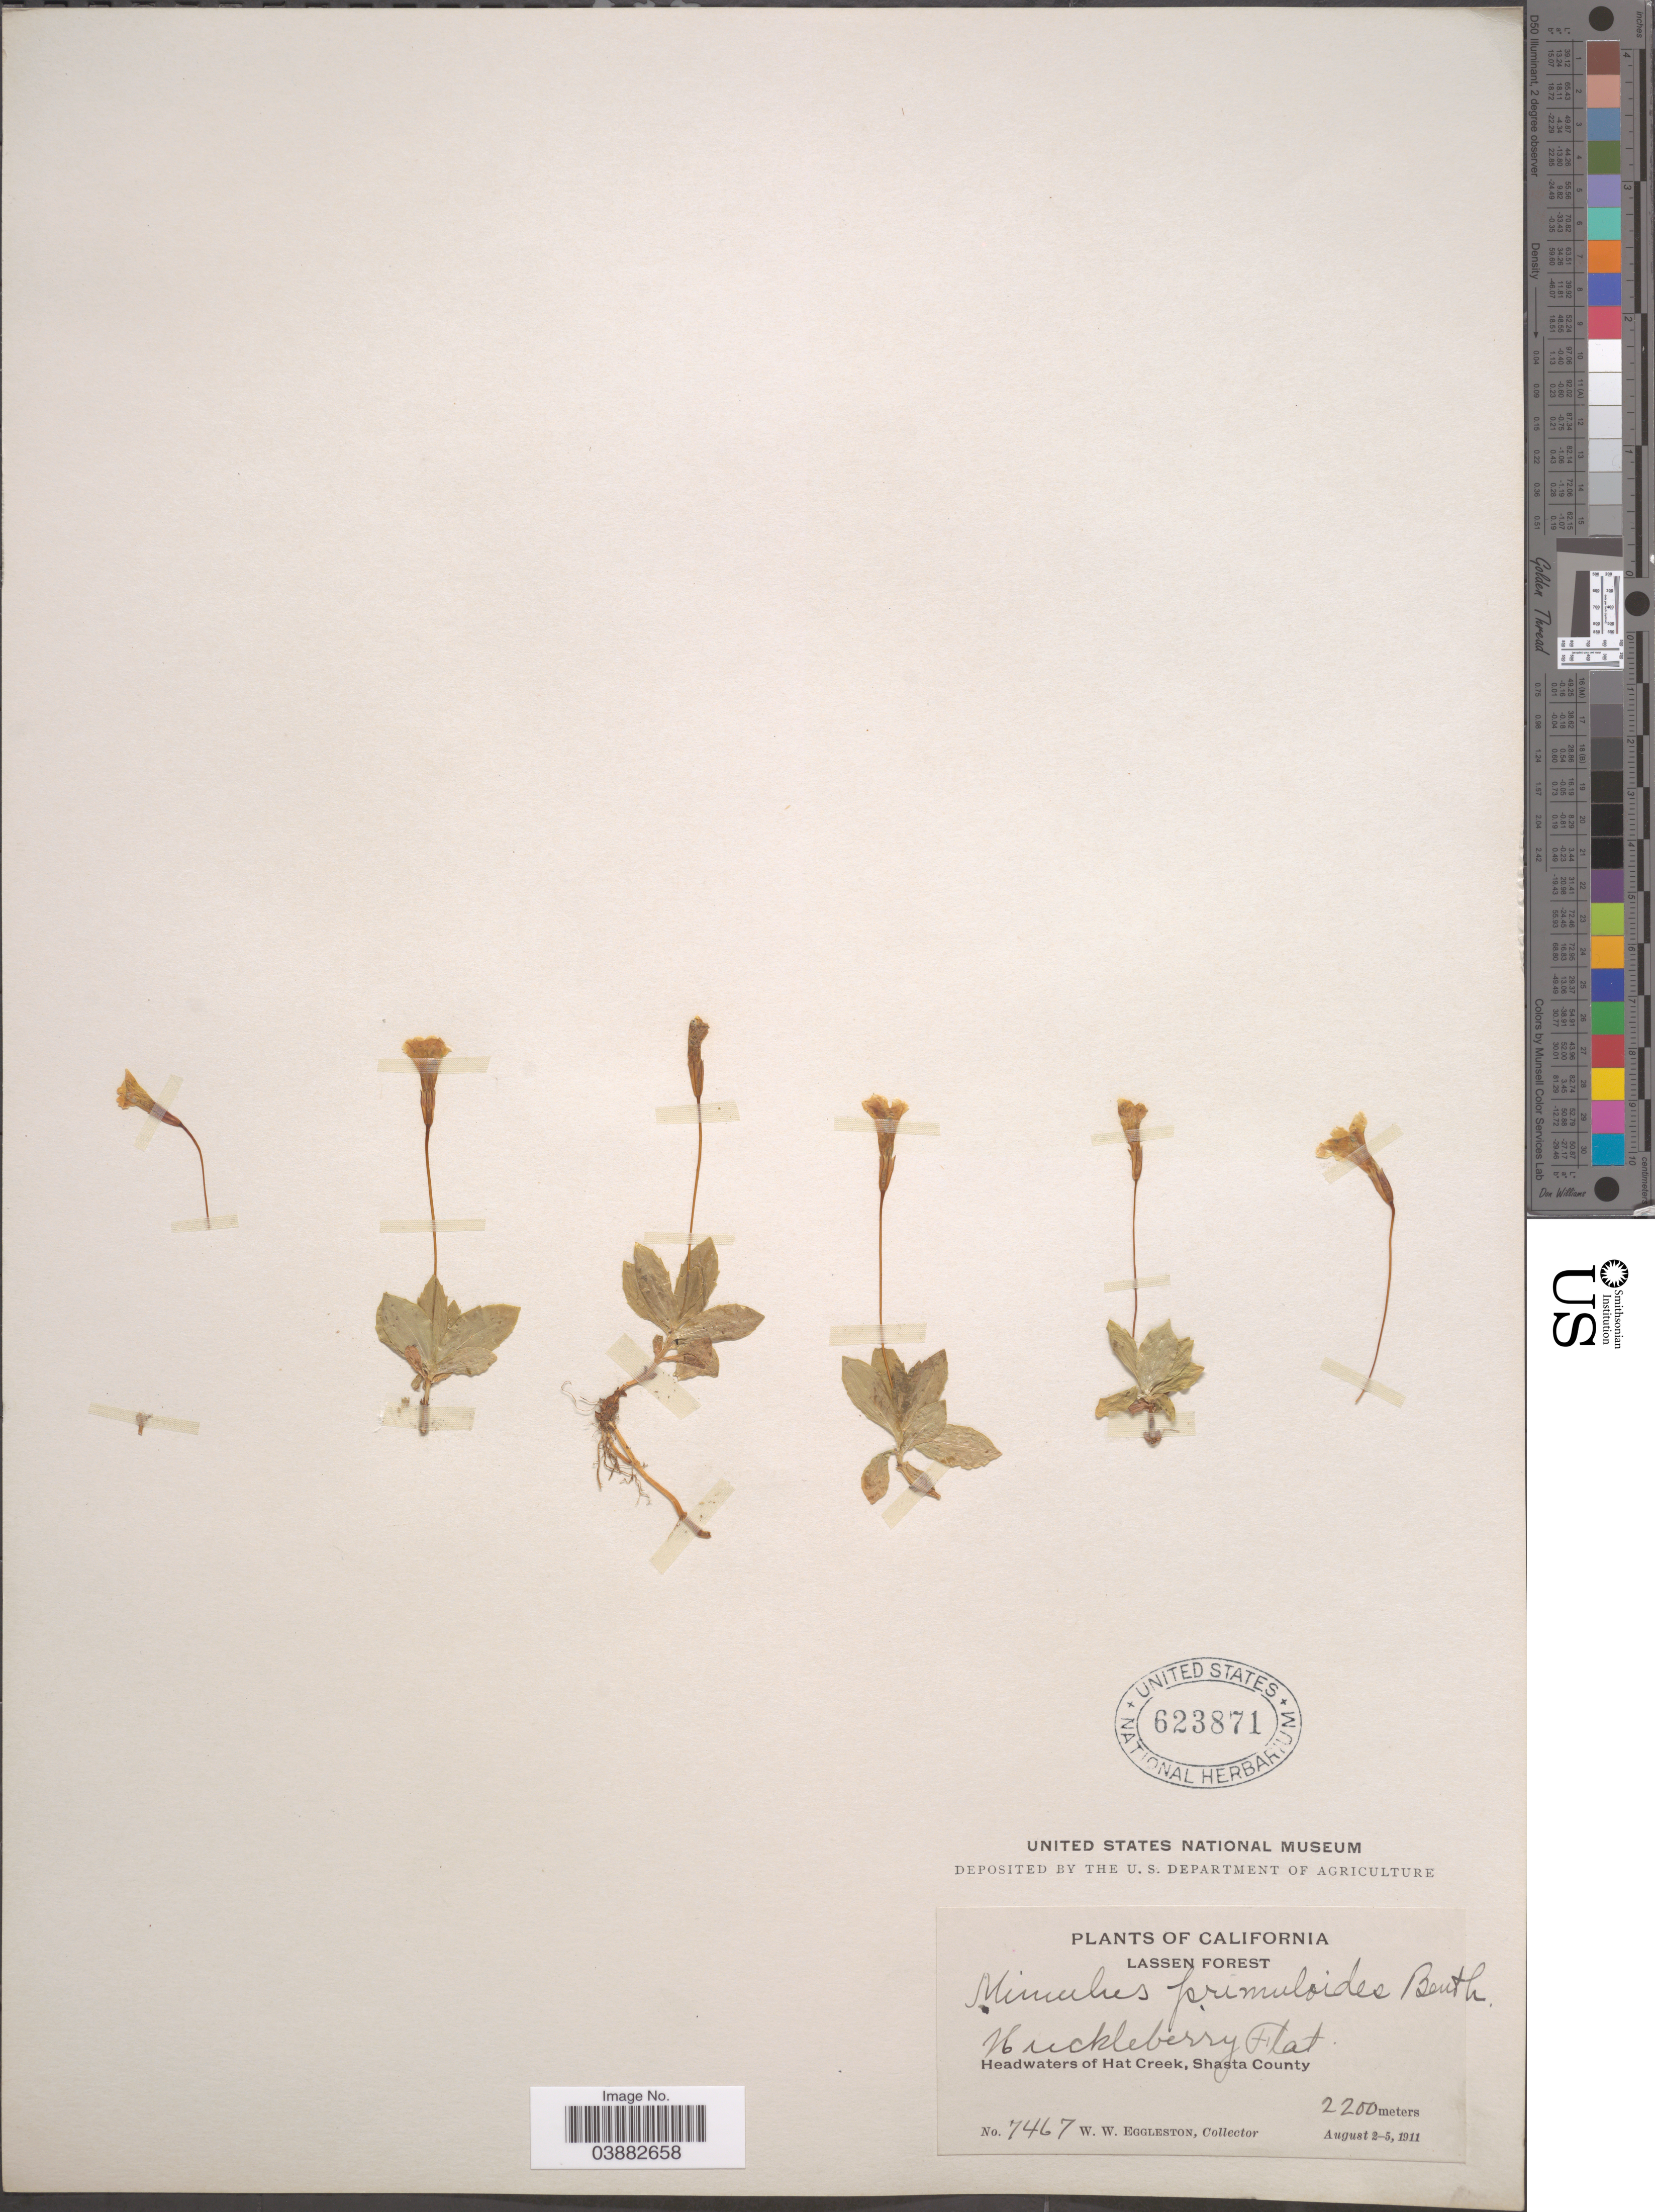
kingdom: Plantae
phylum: Tracheophyta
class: Magnoliopsida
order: Lamiales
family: Phrymaceae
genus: Mimulus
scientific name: Mimulus primuloides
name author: Benth.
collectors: W. W. Eggleston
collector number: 7467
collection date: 1911-08-02/1911-08-05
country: United States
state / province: California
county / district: Shasta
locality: Lassen Forest. Huckleberry Flat. Headwaters of Hat Creek, Shasta County.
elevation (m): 2200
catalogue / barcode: US 623871